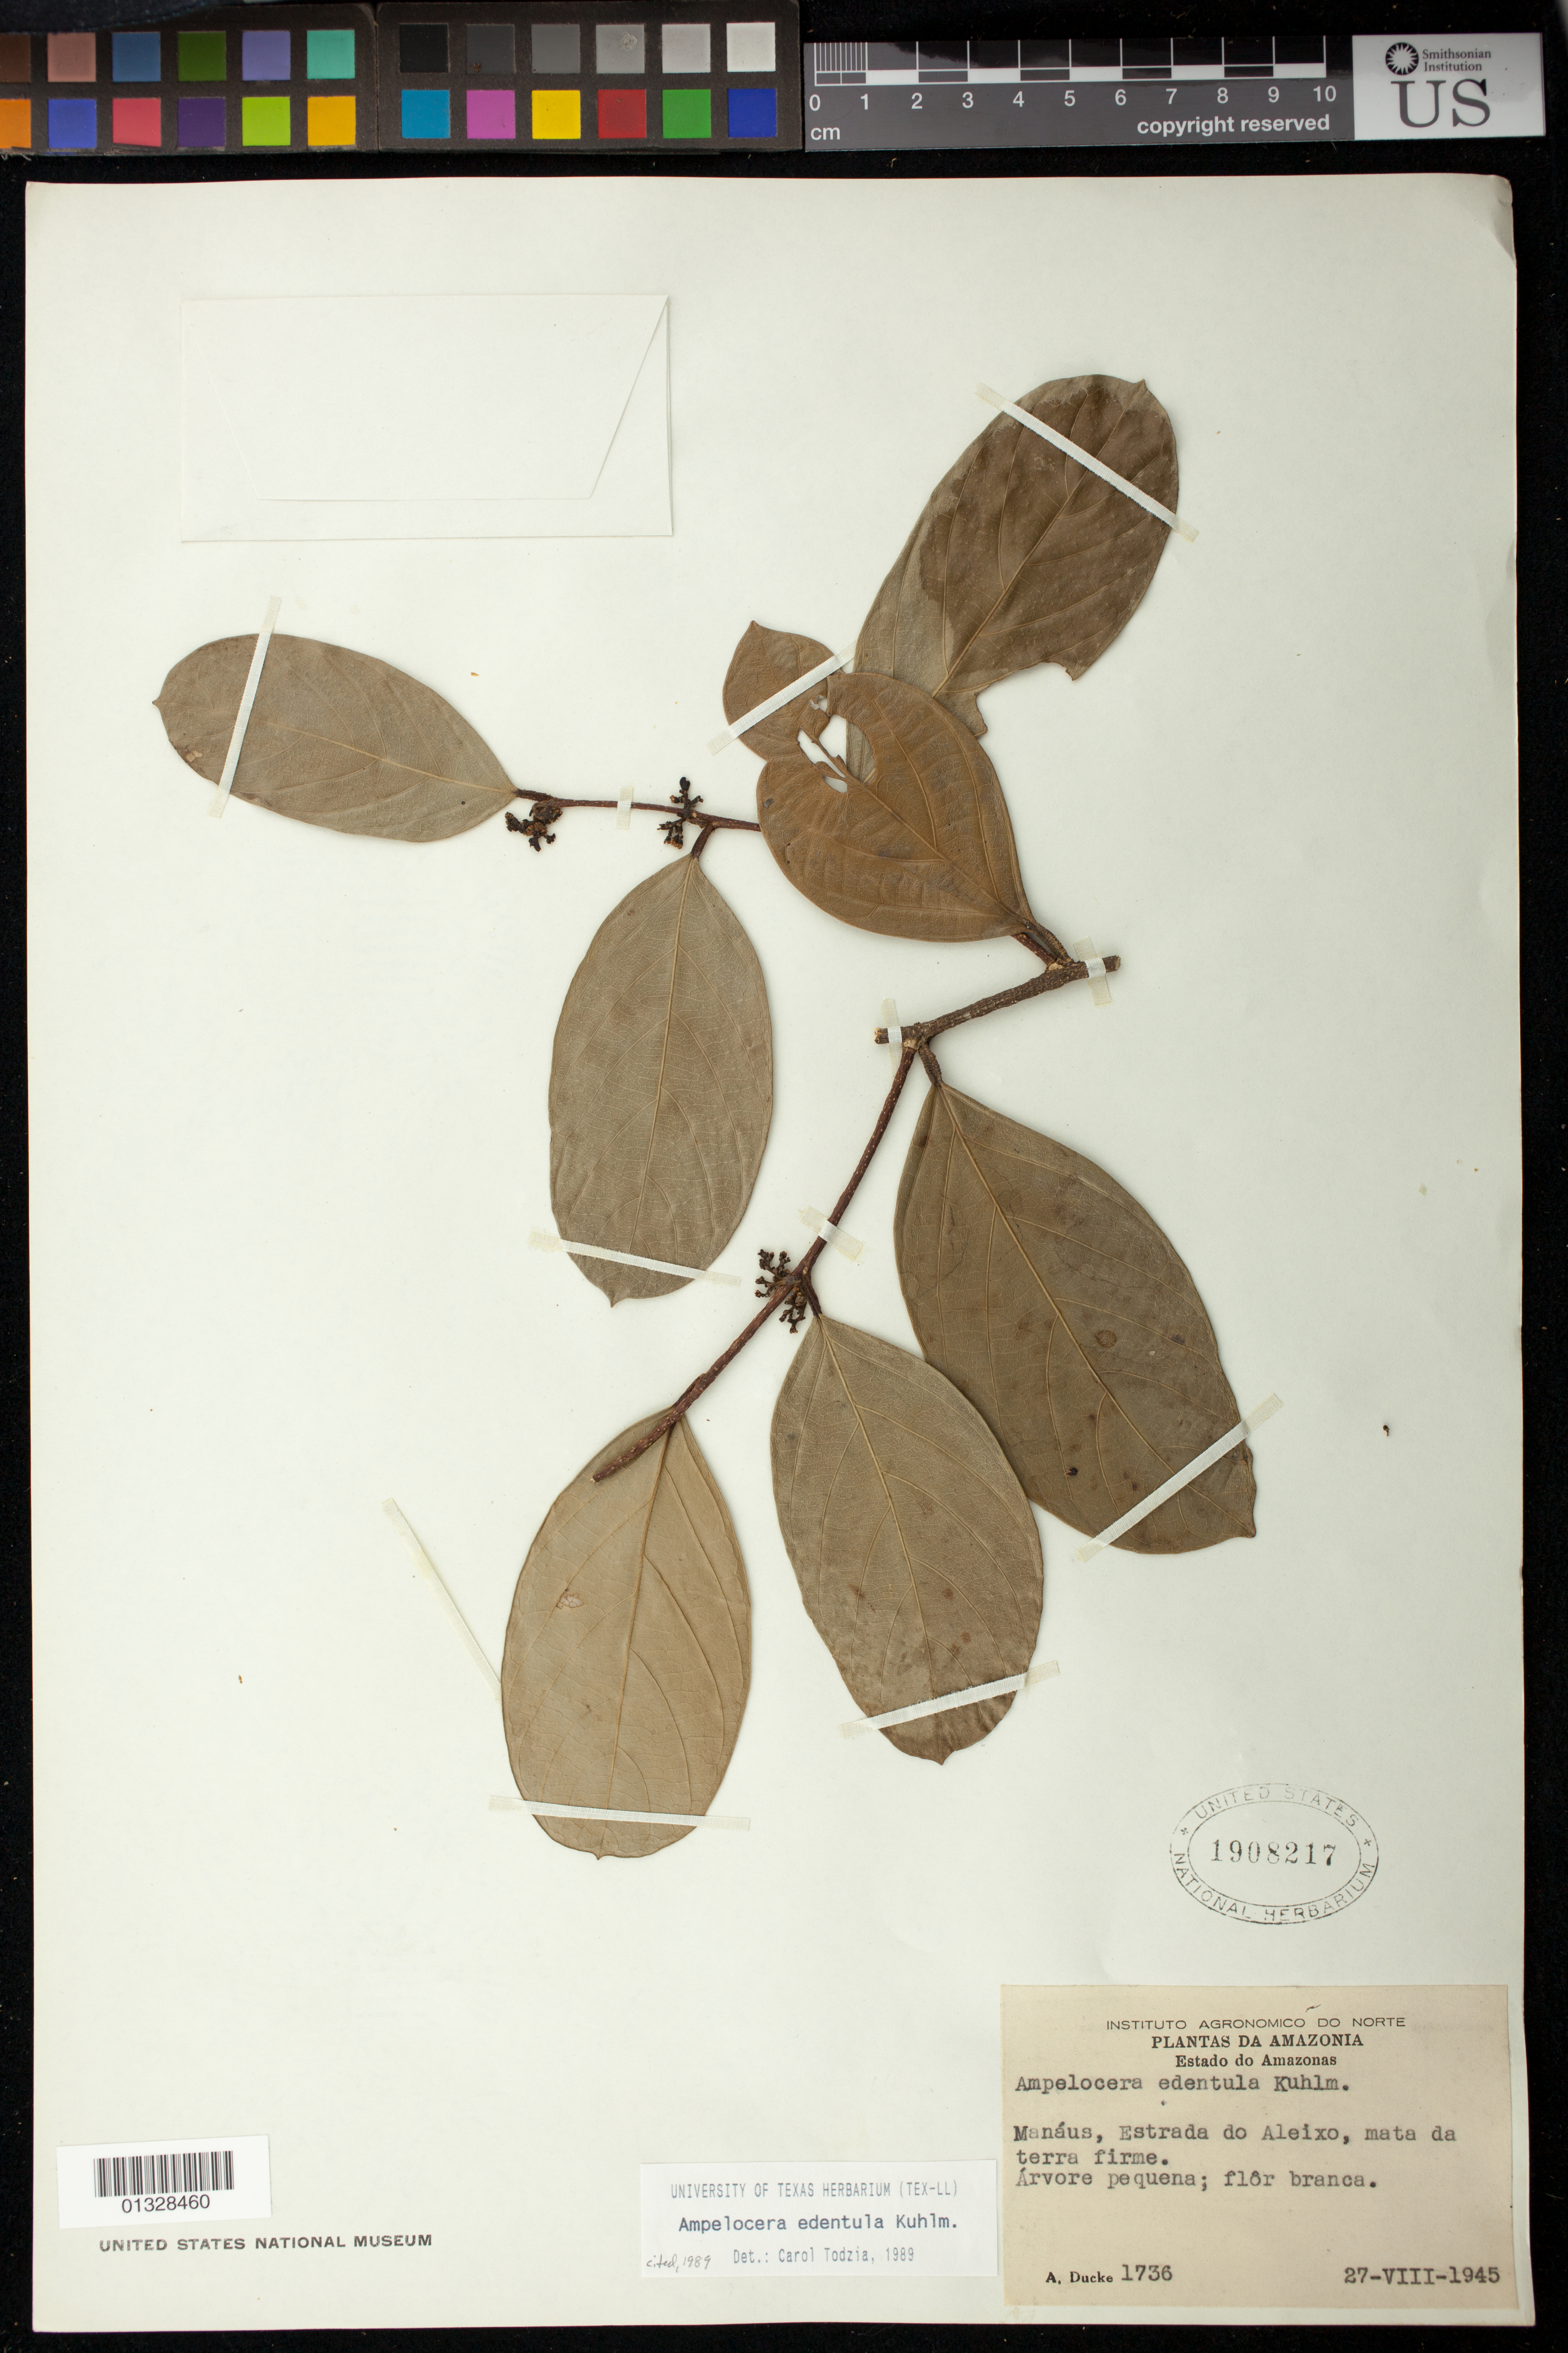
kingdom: Plantae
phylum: Tracheophyta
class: Magnoliopsida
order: Rosales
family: Cannabaceae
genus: Ampelocera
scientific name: Ampelocera edentula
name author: Kuhlm.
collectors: A. Ducke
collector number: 1736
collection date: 1945-08-27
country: Brazil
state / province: Amazonas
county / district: Manaus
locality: Estrada do Aleixo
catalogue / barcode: US 1908217